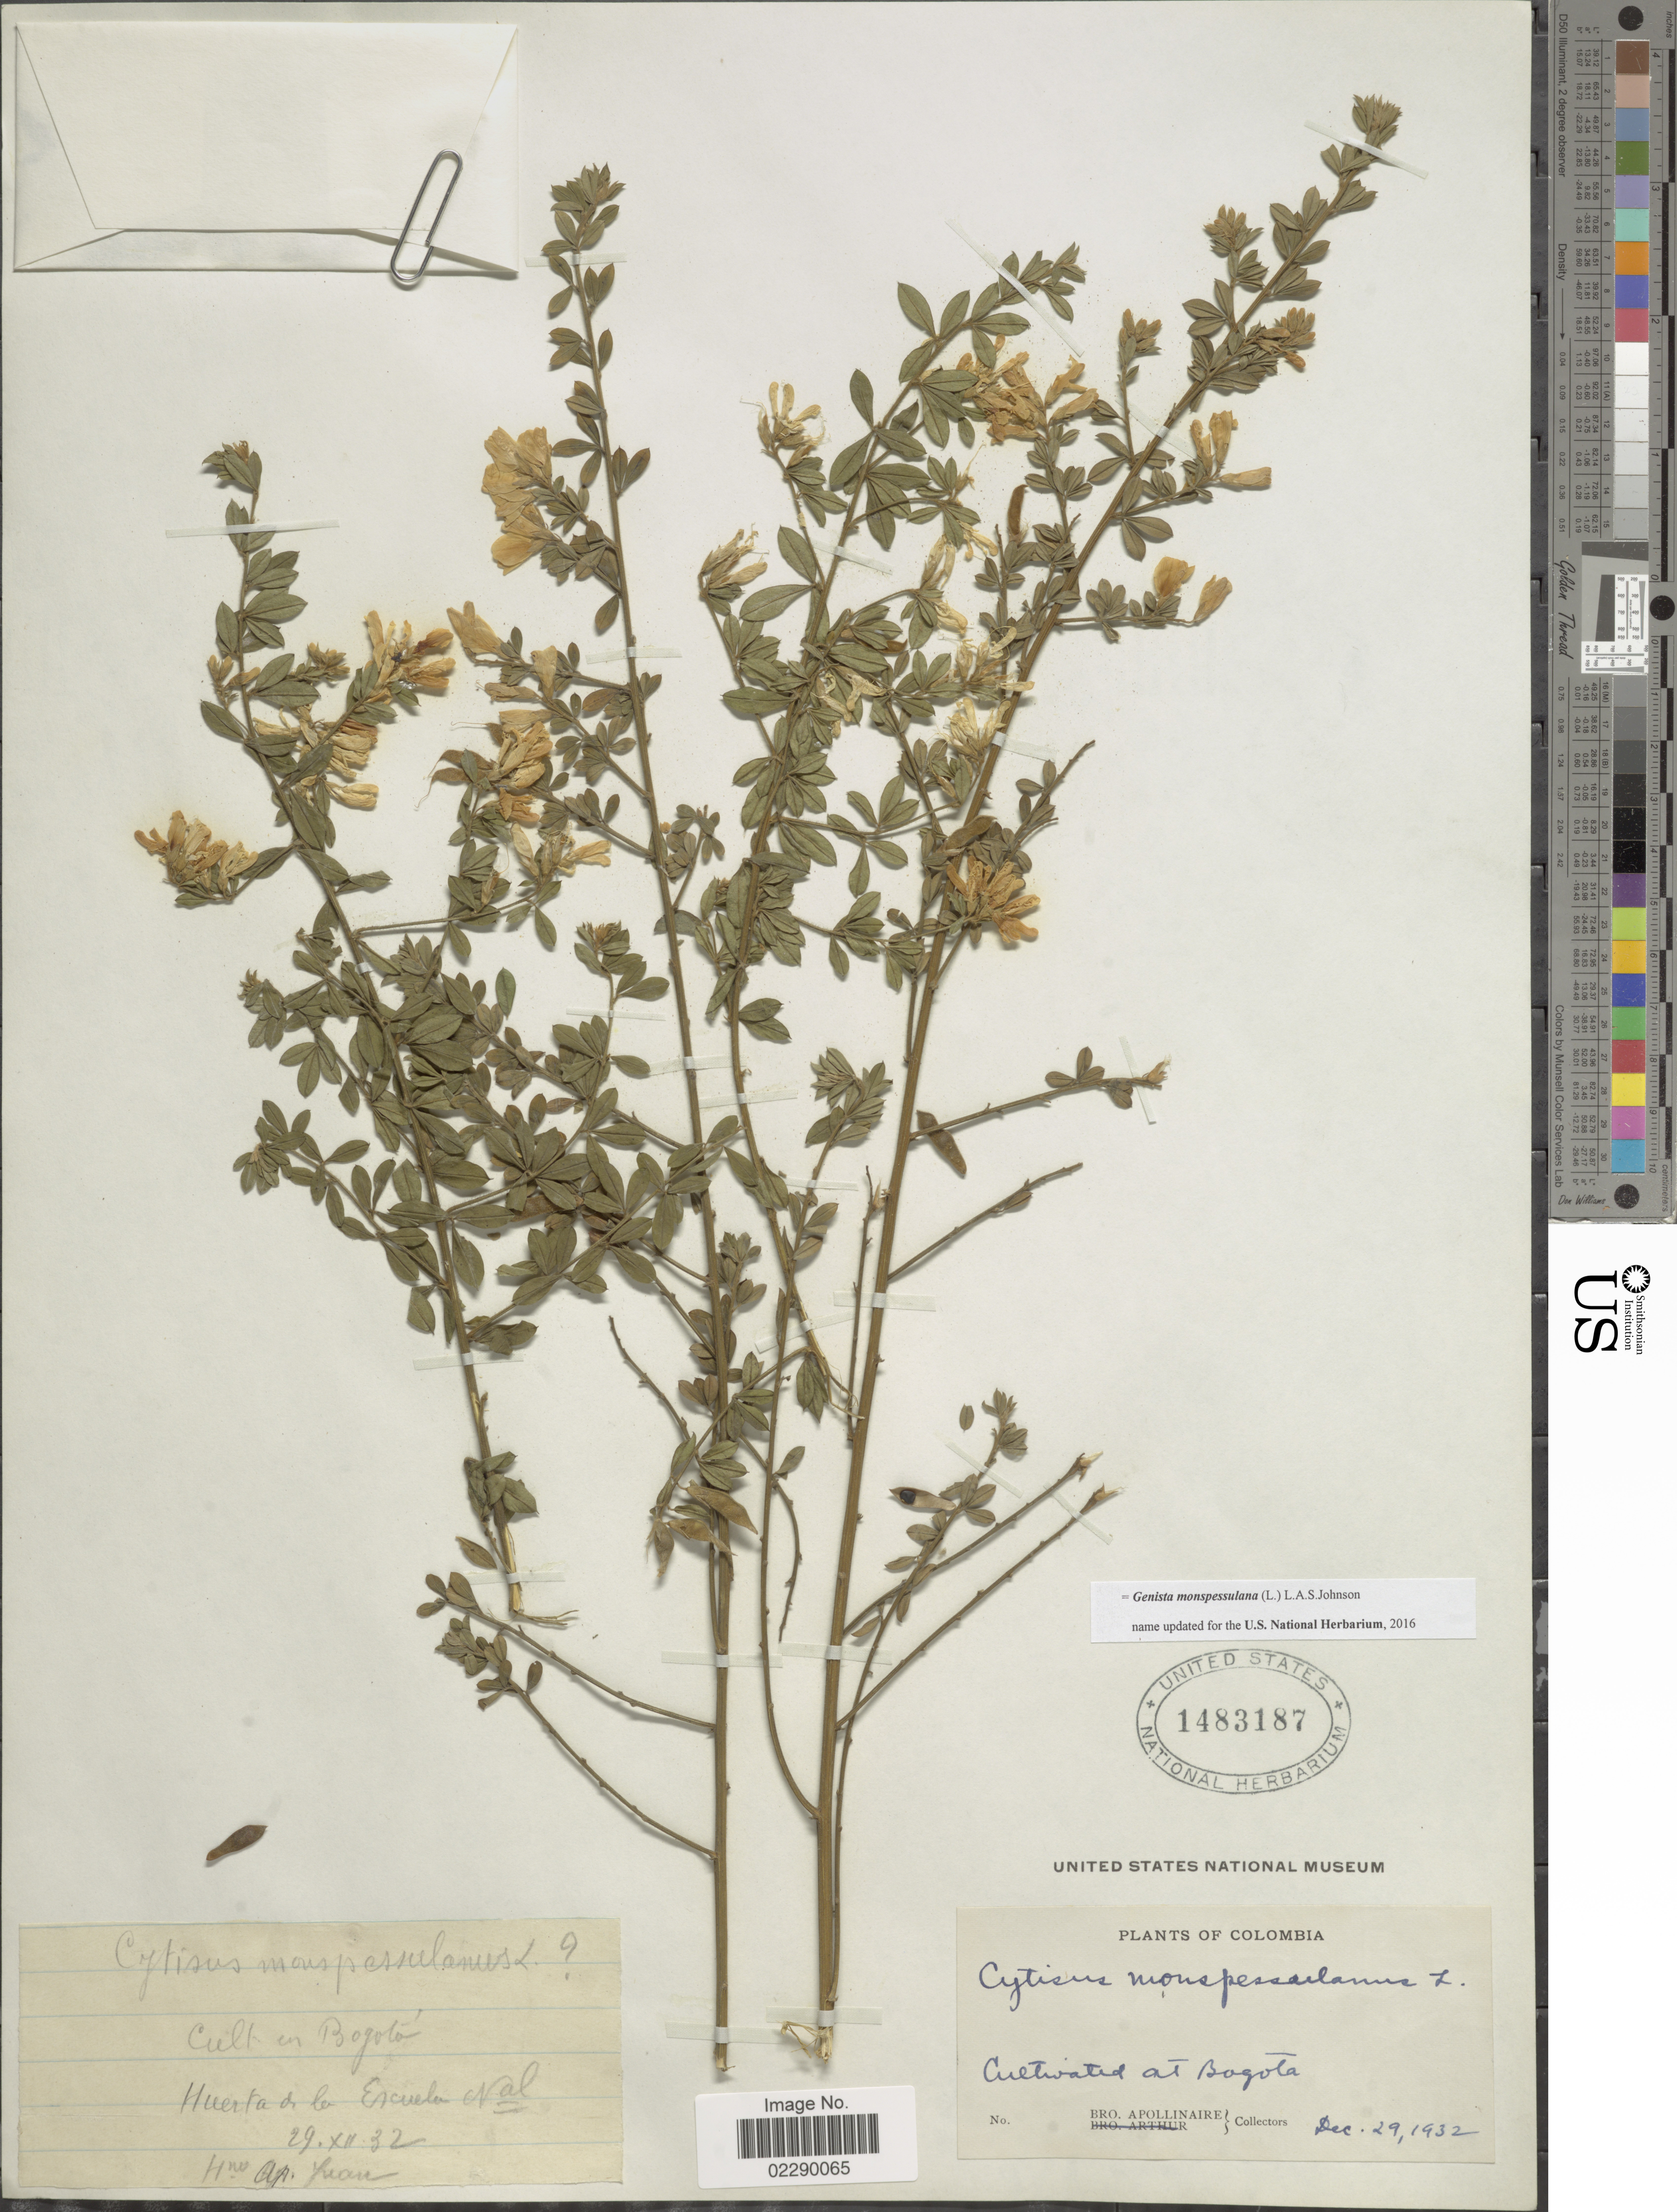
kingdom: Plantae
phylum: Tracheophyta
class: Magnoliopsida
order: Fabales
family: Fabaceae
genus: Genista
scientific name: Genista monspessulana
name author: (L.) L.A.S. Johnson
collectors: Bro. Apollinaire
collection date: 1932-12-29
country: Colombia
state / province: Bogota D.C.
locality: Cult. in Bogotá. Huerta de la Escuela Nal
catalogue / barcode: US 1483187